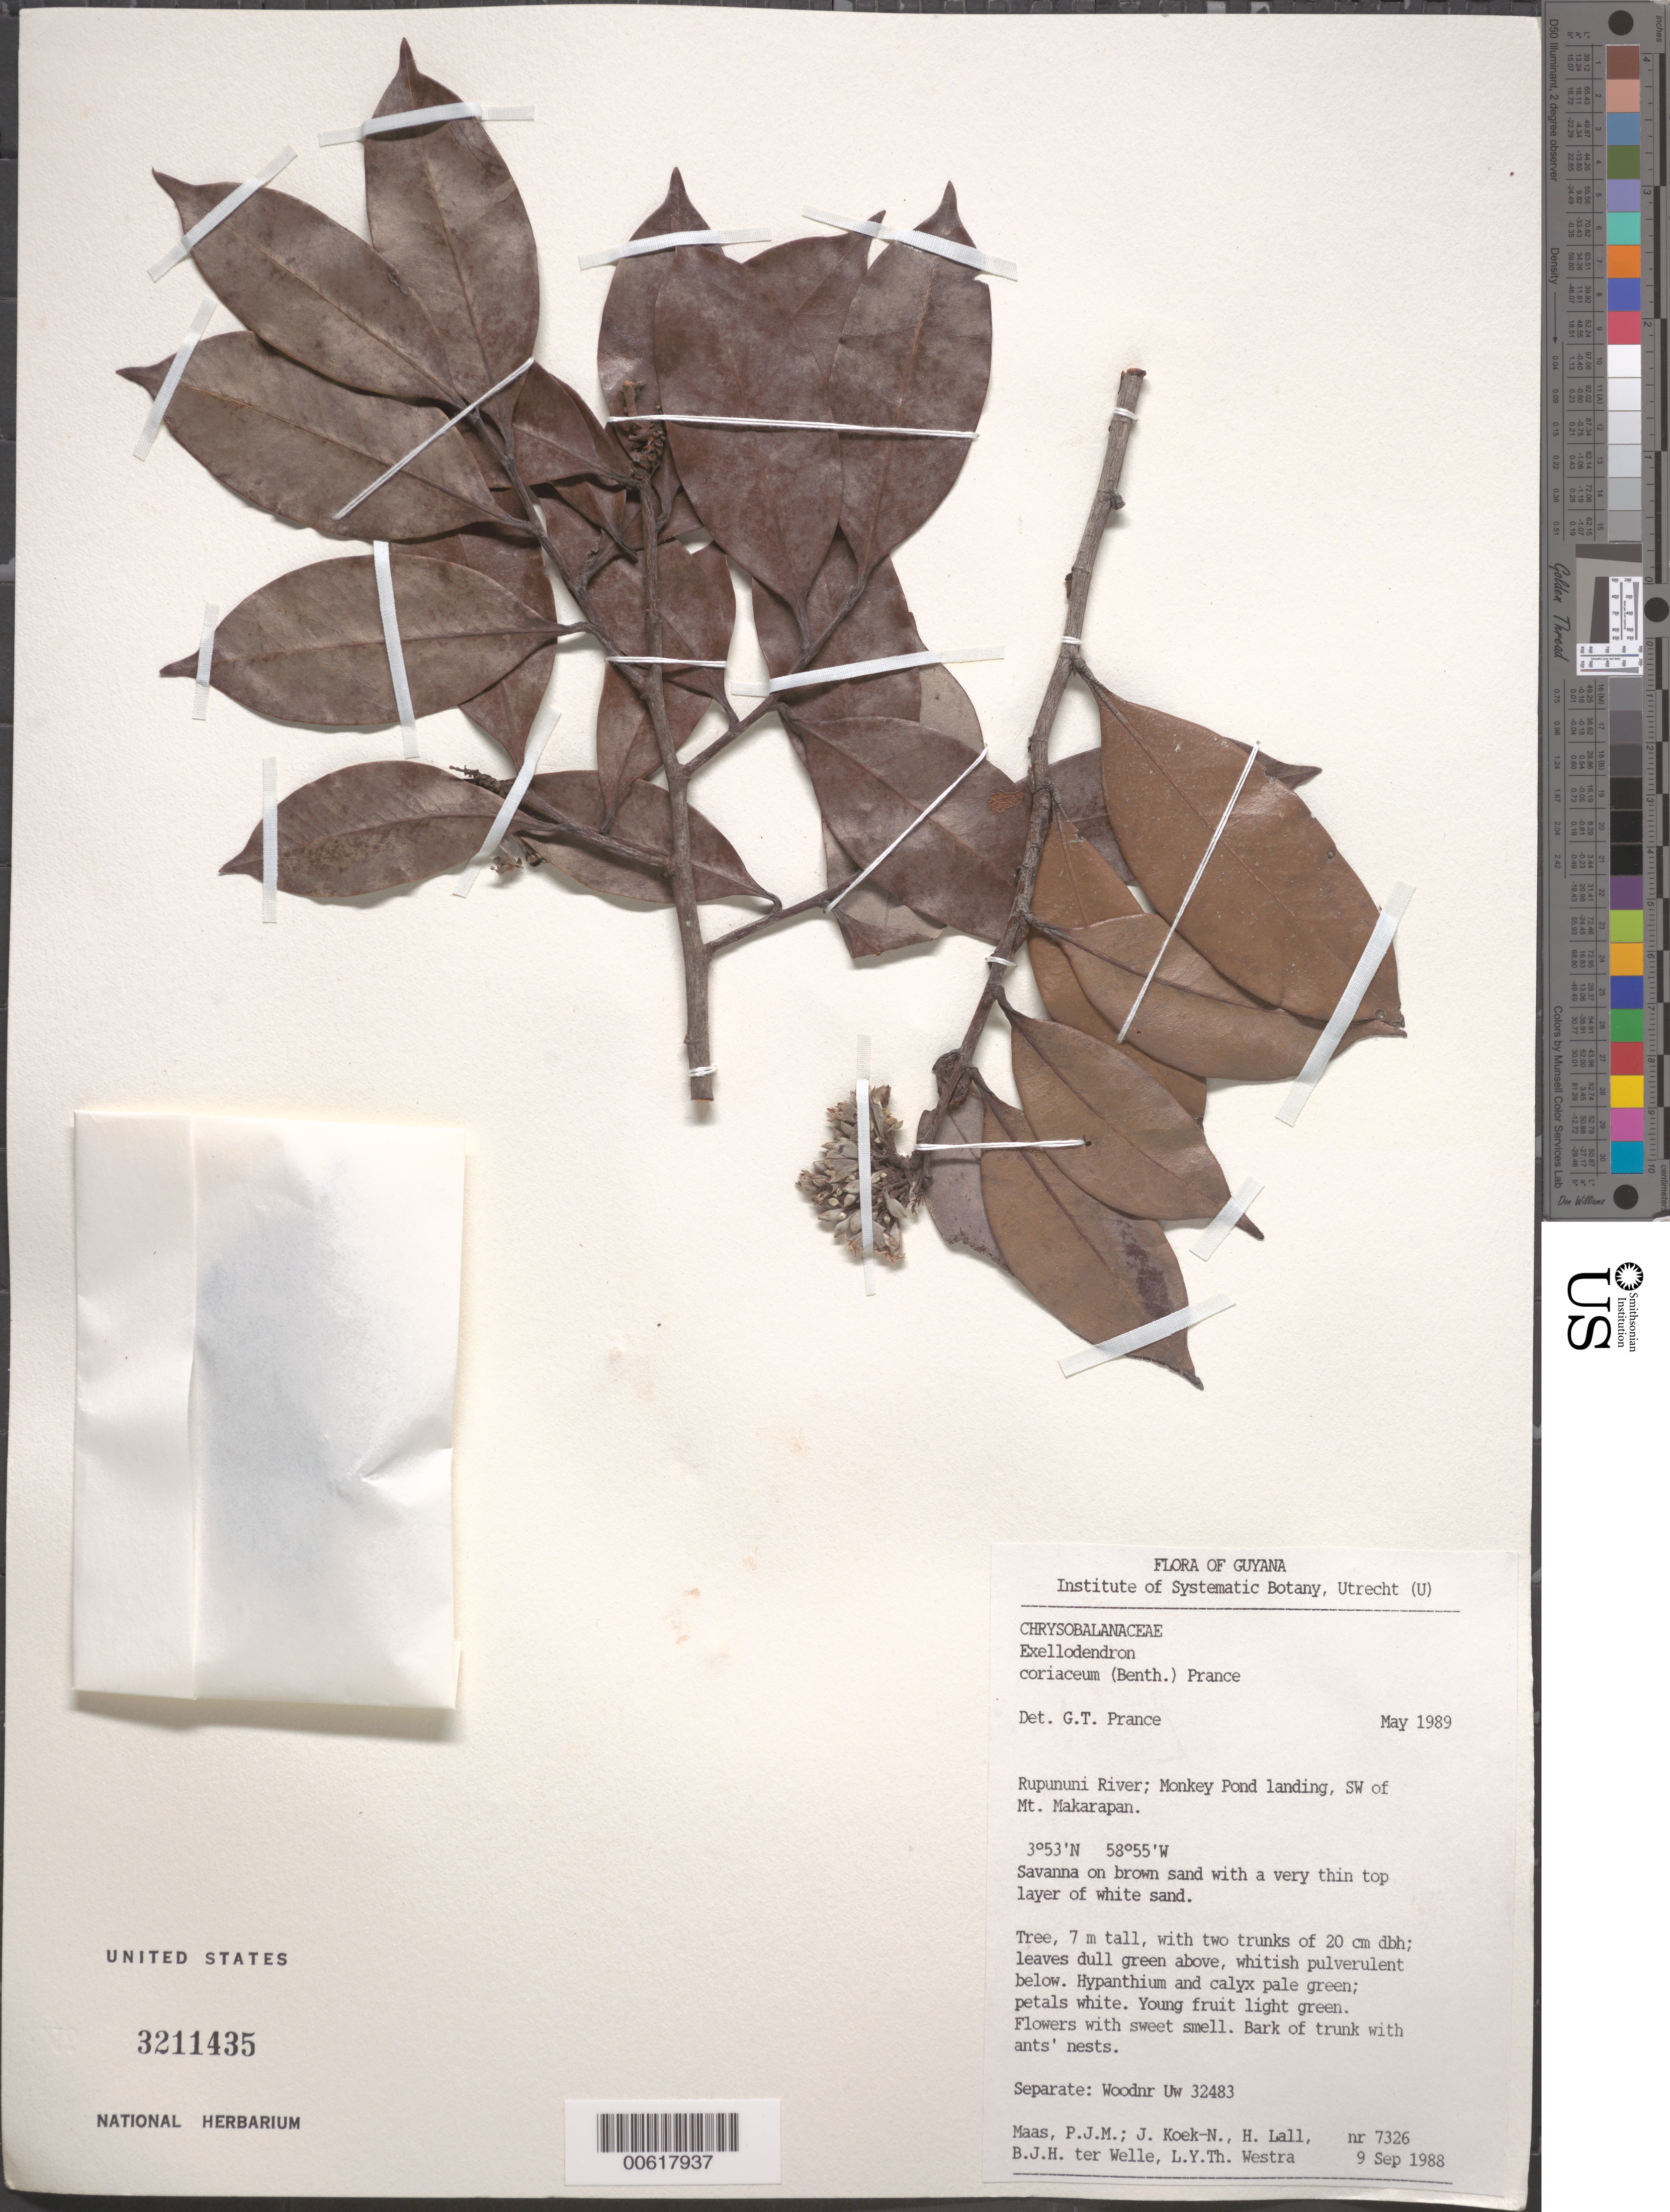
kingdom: Plantae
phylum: Tracheophyta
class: Magnoliopsida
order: Malpighiales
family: Chrysobalanaceae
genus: Exellodendron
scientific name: Exellodendron coriaceum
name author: (Benth.) Prance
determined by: Prance, G. T.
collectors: P. Maas, J. Koek-Noorman, H. Lall, B. Welle & L. Y. T. Westra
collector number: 7326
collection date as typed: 9-Sep-88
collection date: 1988-09-09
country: Guyana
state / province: U. Takutu-U. Essequibo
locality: Rupununi River, Monkey Pond landing, SW of Mt. Makarapan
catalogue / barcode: US 3211435